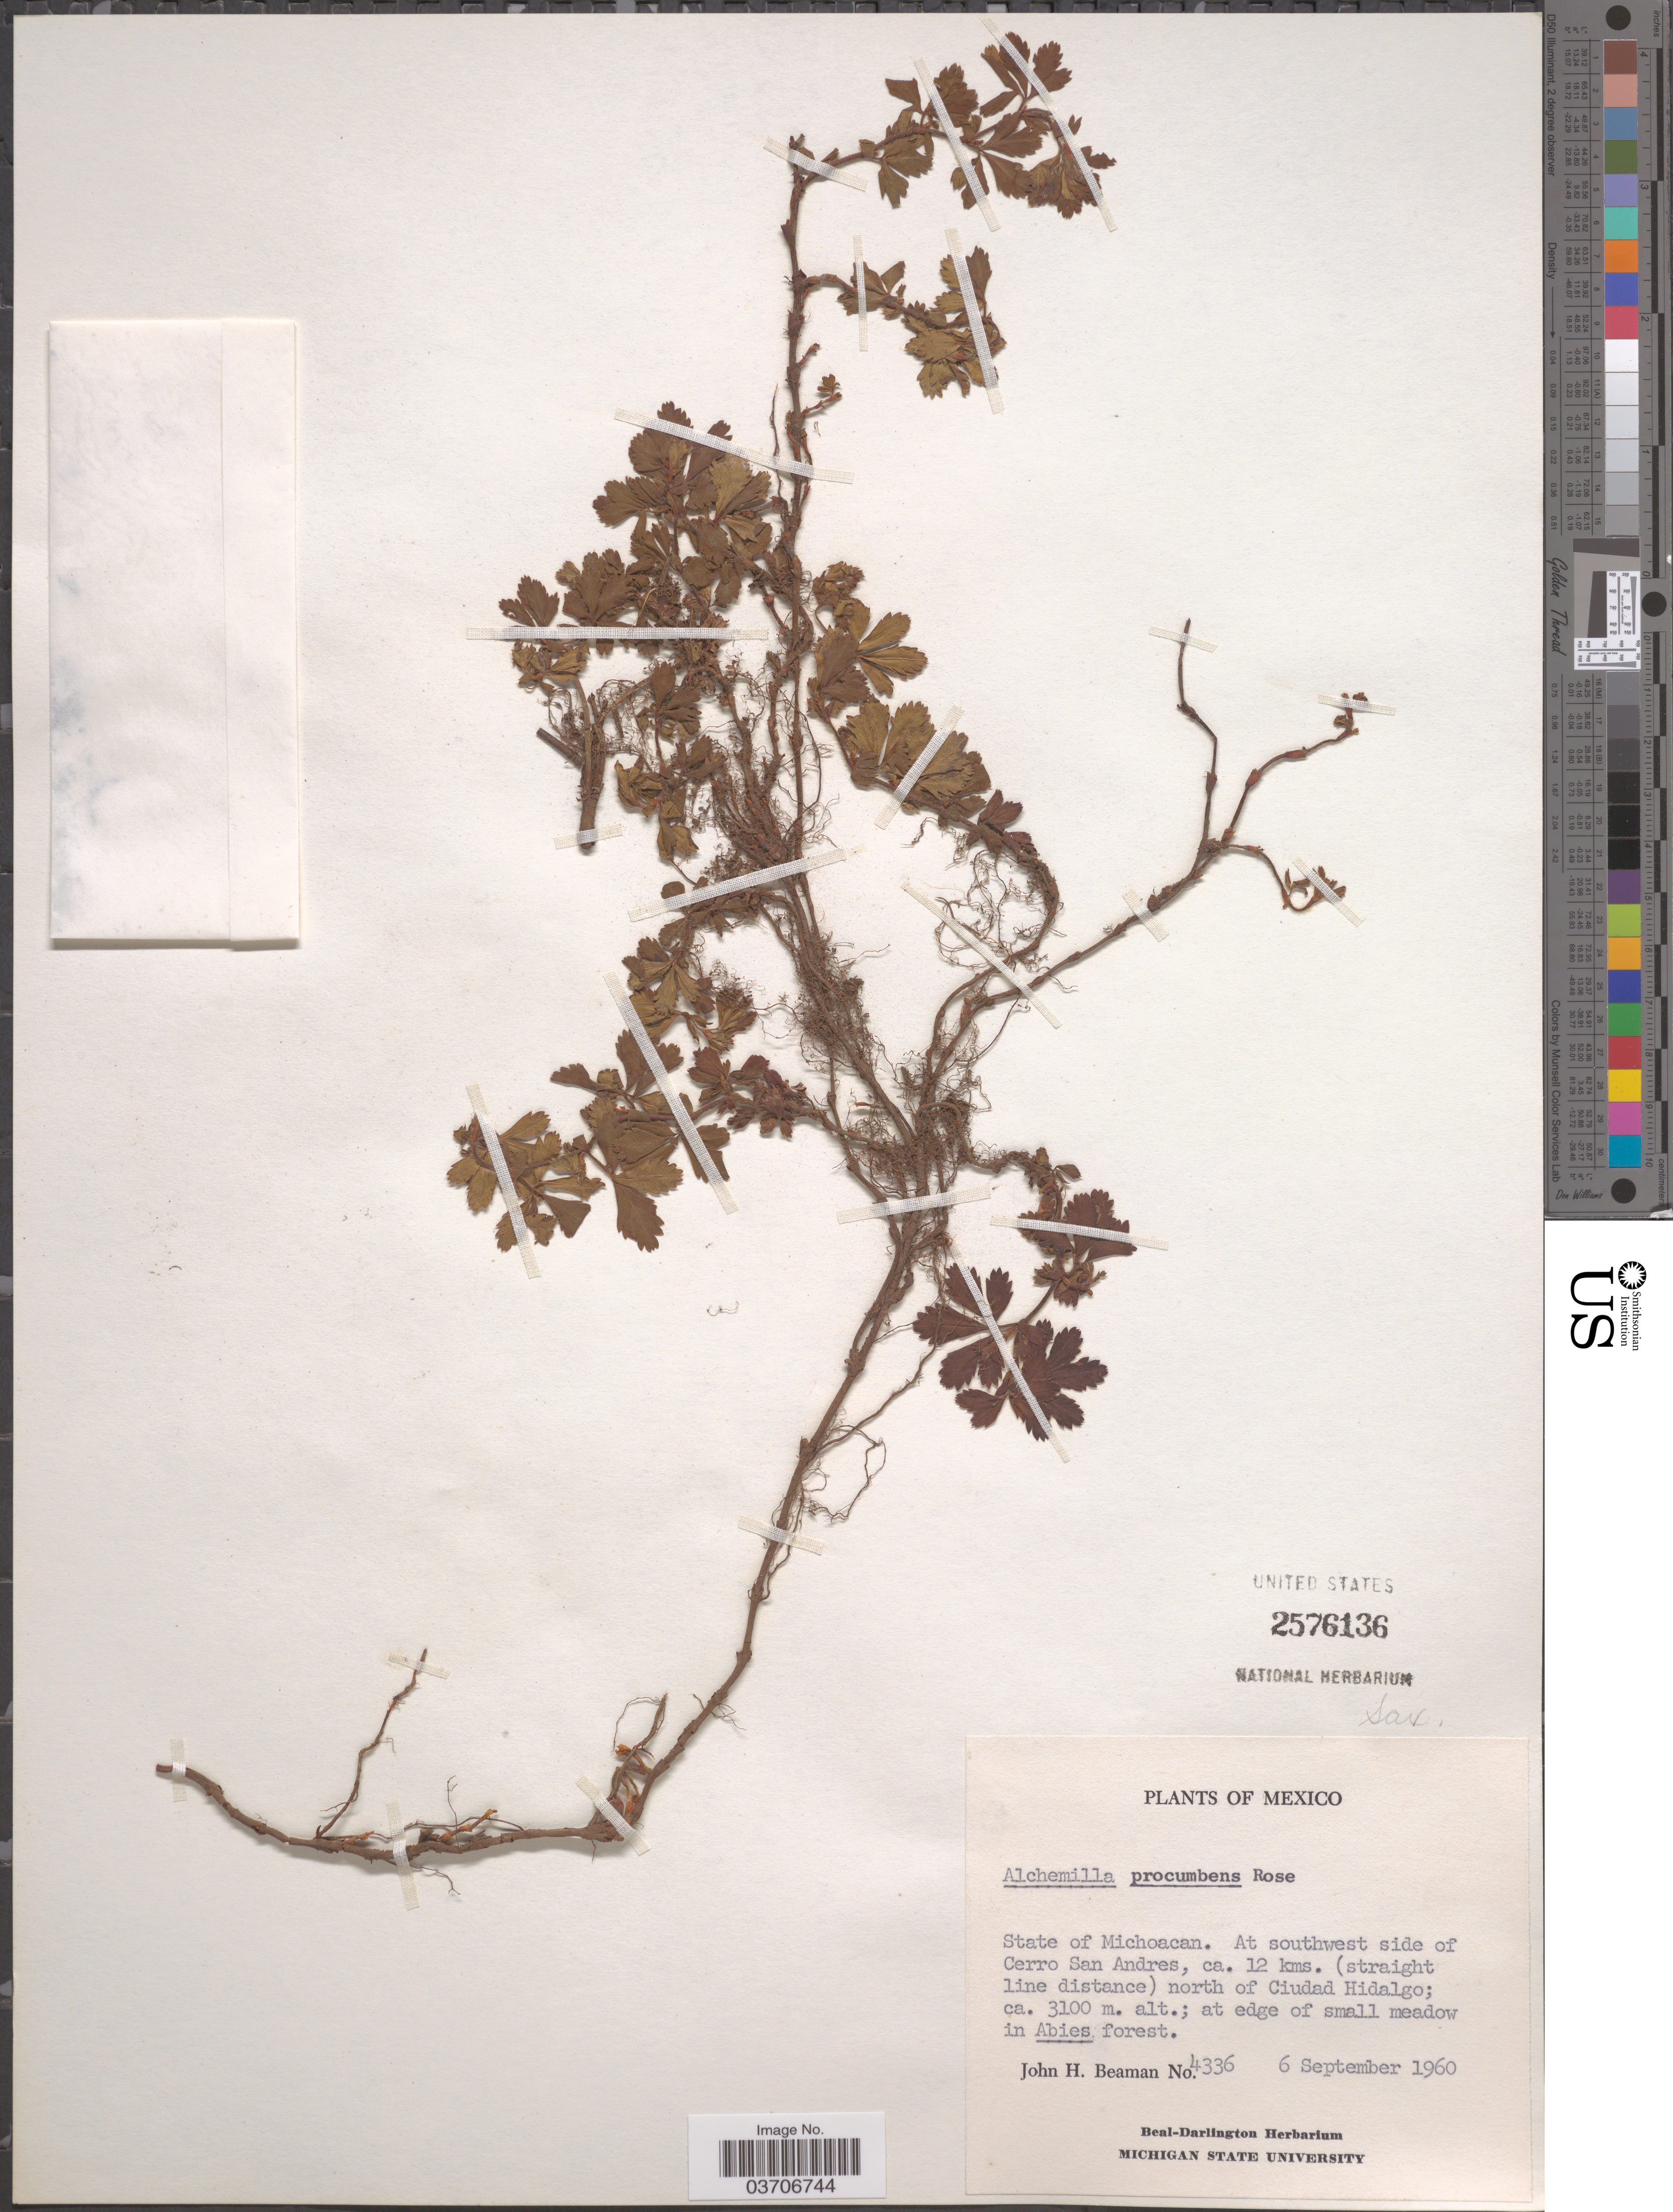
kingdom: Plantae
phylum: Tracheophyta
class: Magnoliopsida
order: Rosales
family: Rosaceae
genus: Lachemilla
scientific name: Lachemilla procumbens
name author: (Rose) Rydb.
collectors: J. H. Beaman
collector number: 4336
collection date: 1960-09-06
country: Mexico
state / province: Michoacán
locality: At southwest side of Cerro San Andres, ca. 12 kms. (straight line distance) north of Ciudad Hidalgo.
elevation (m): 3100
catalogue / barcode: US 2576136